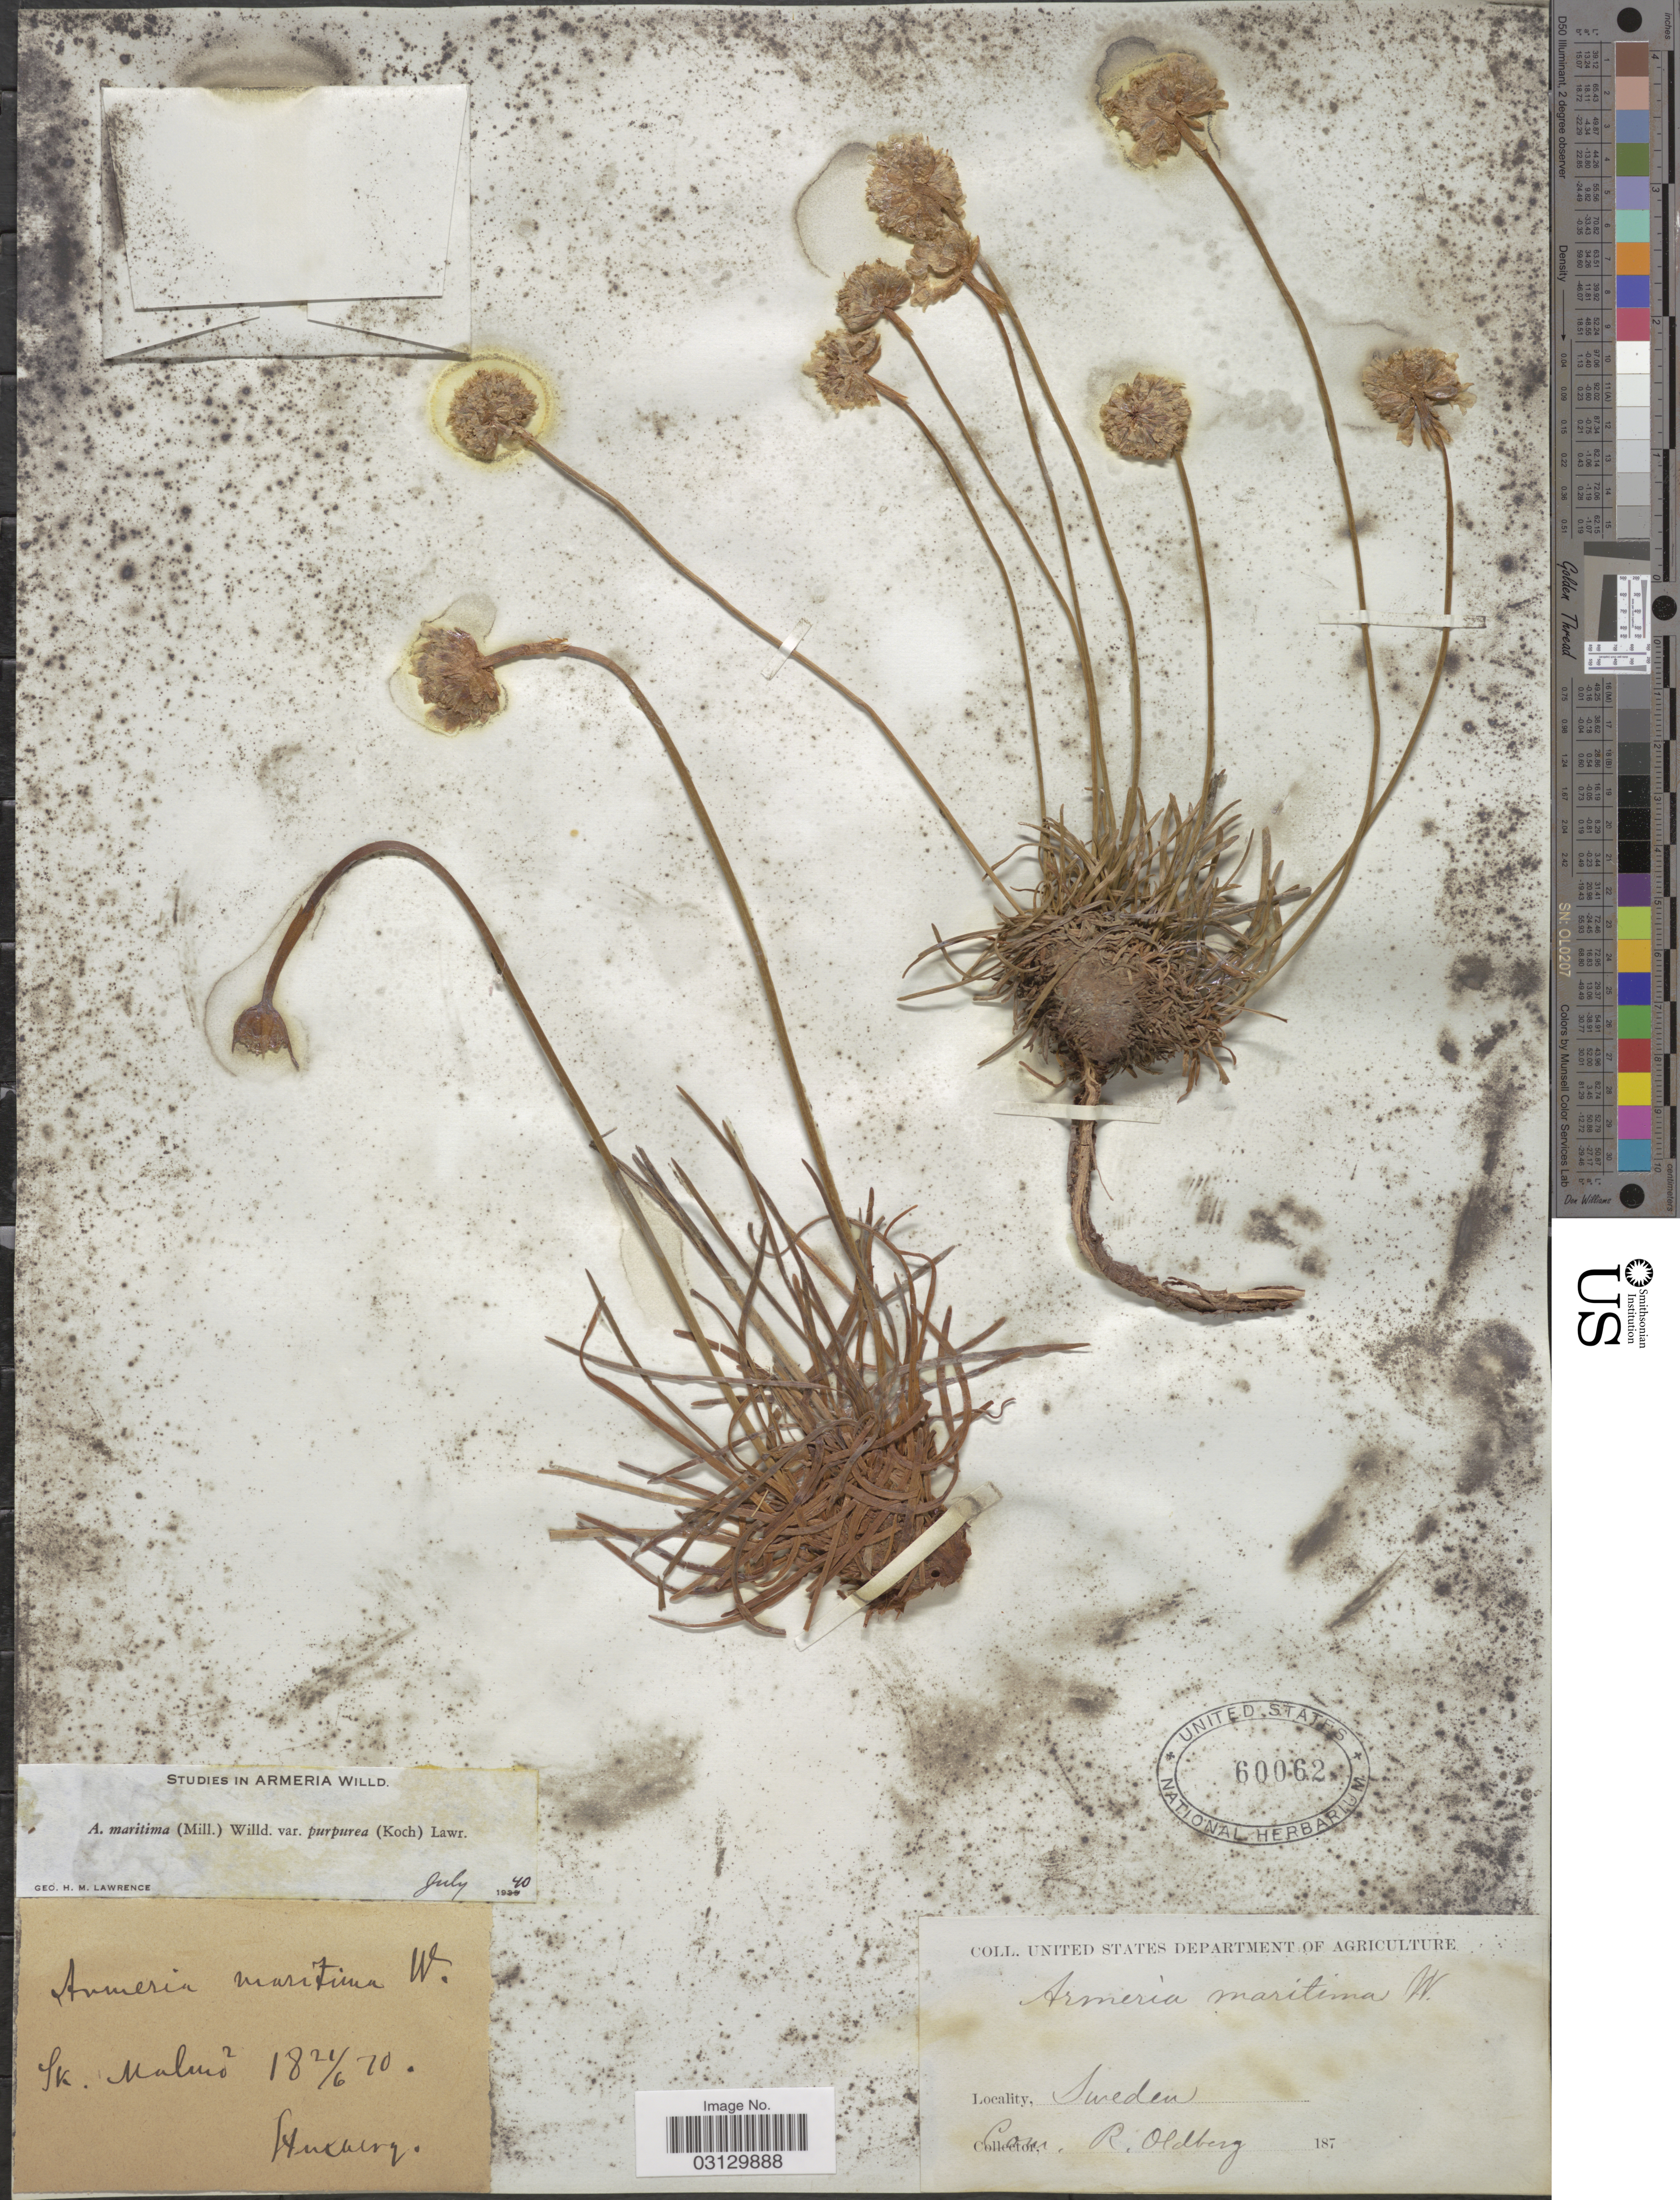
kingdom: Plantae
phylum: Tracheophyta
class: Magnoliopsida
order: Caryophyllales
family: Plumbaginaceae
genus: Armeria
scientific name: Armeria maritima subsp. purpurea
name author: (W.D.J. Koch) Á. Löve & D. Löve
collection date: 1870-06-21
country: Sweden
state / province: Skåne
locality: Sk. Malmõ.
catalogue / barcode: US 60062